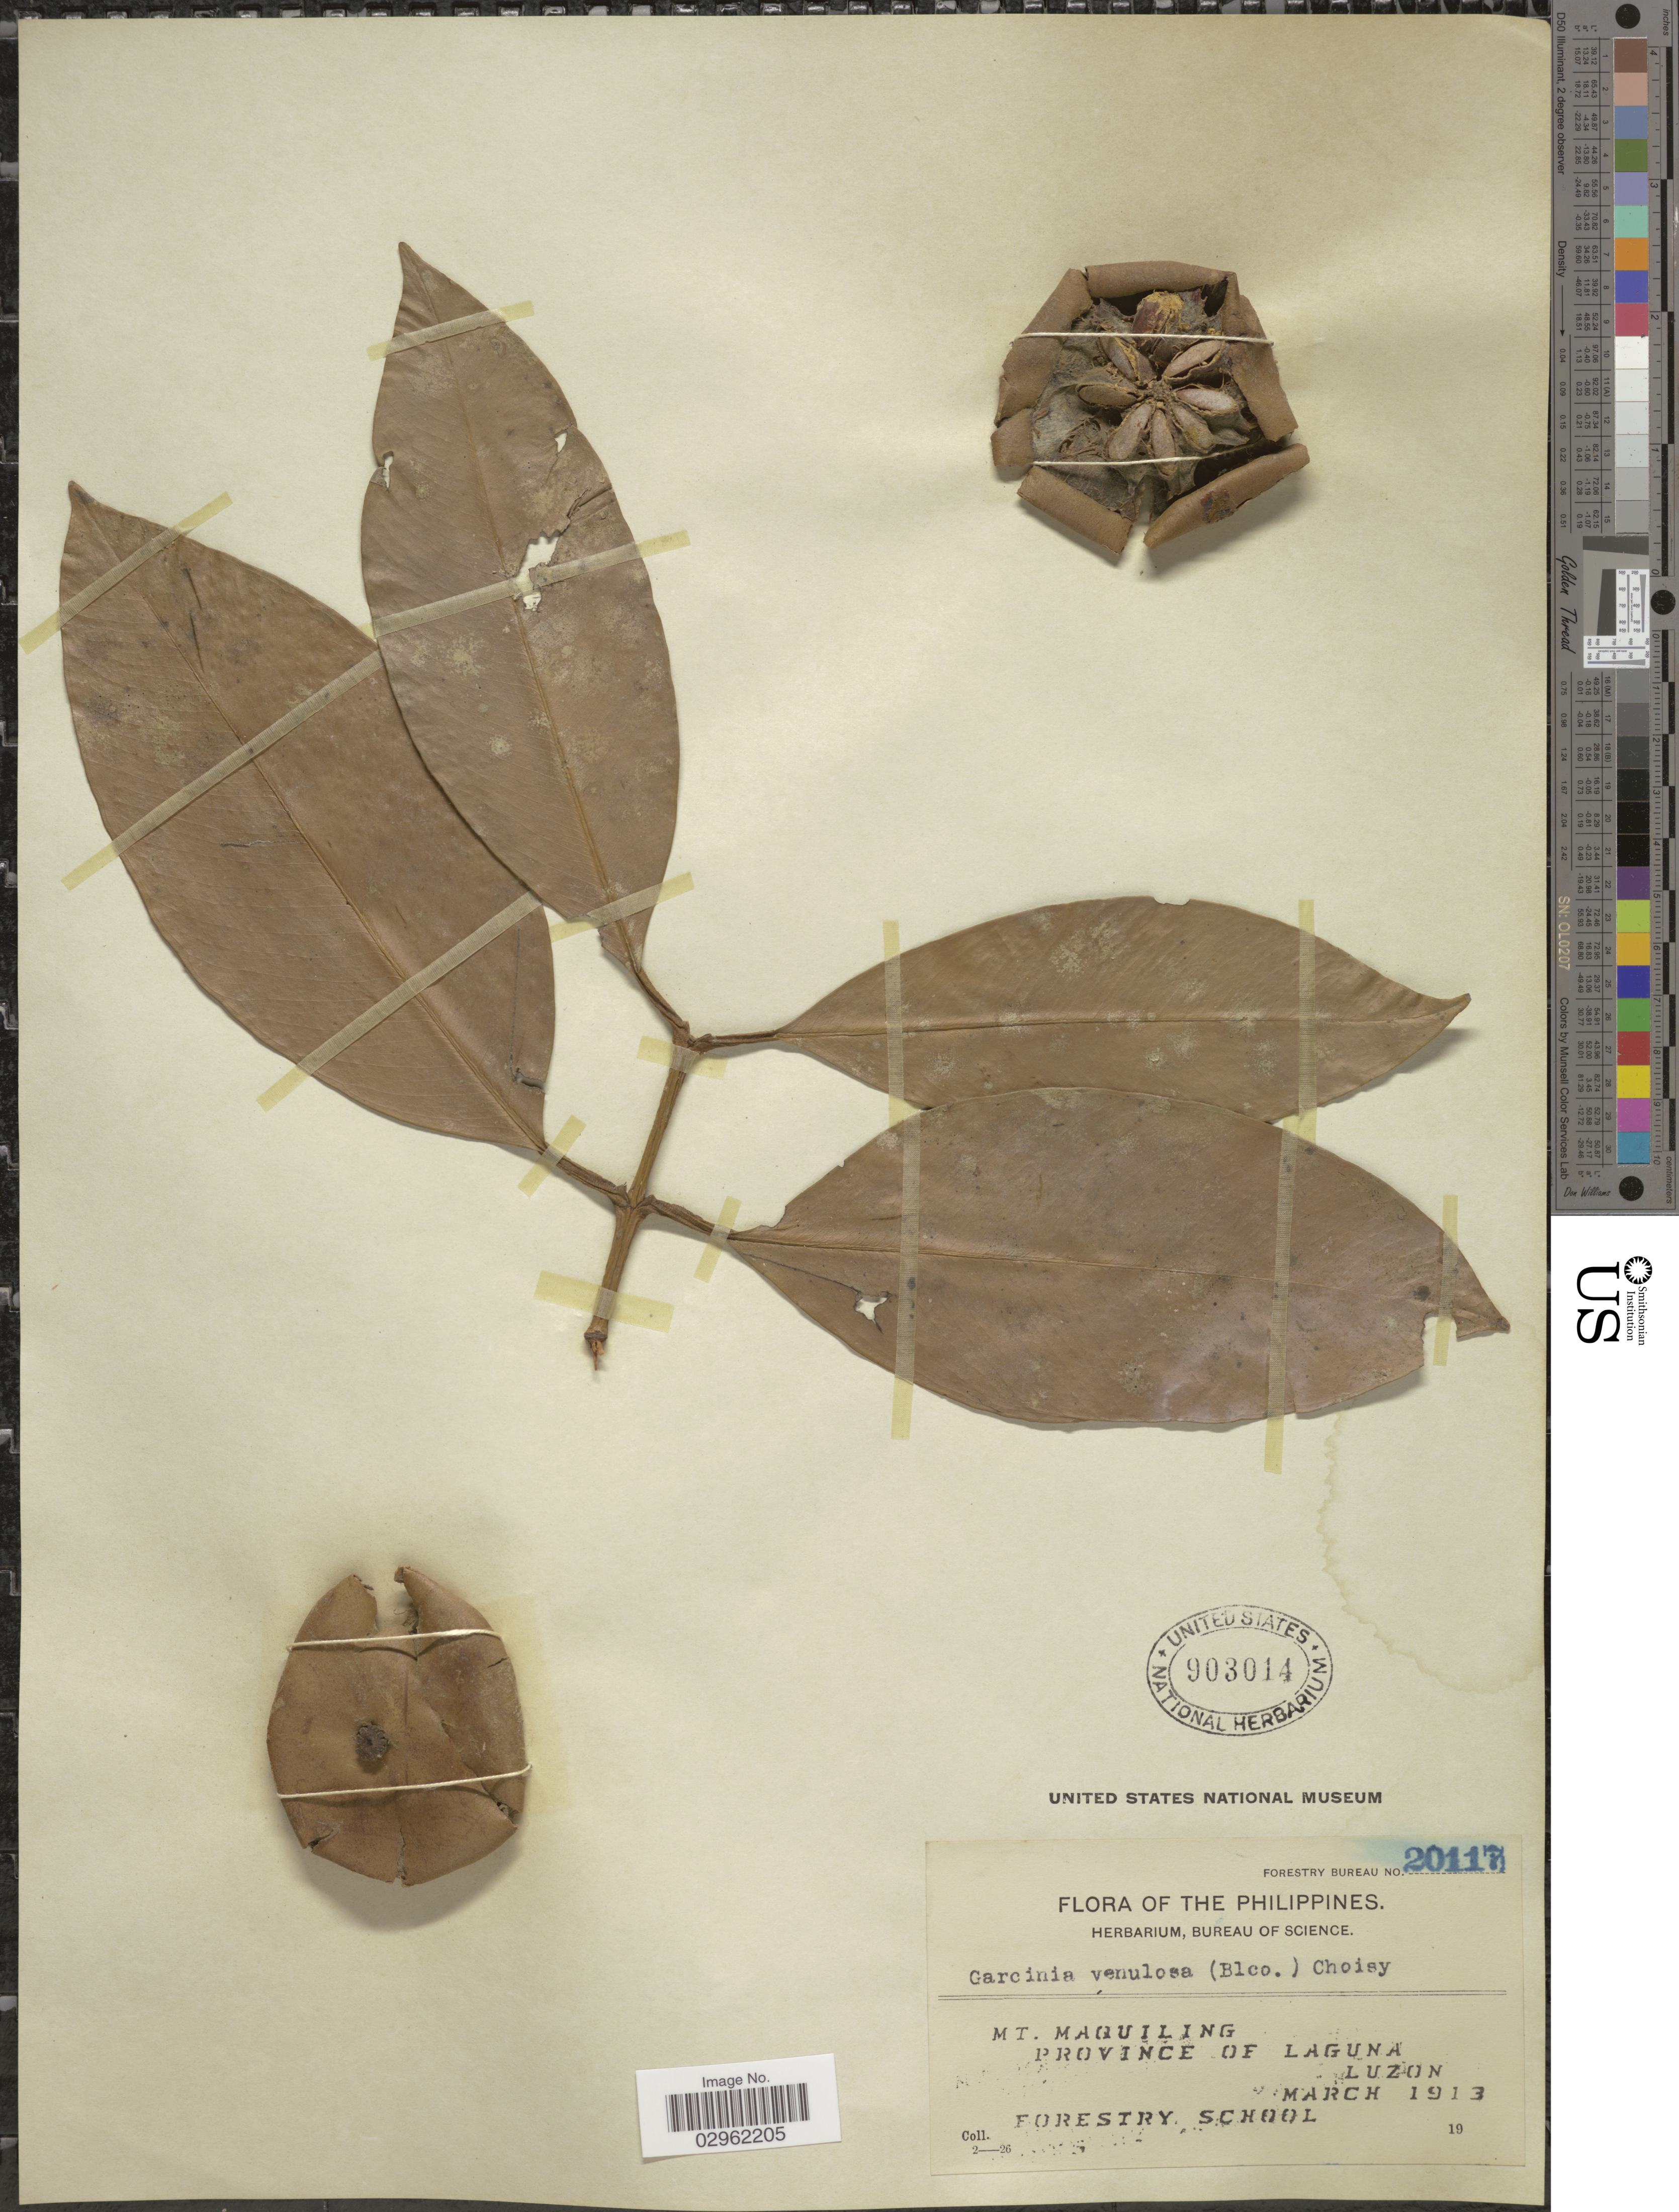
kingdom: Plantae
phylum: Tracheophyta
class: Magnoliopsida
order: Malpighiales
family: Clusiaceae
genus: Garcinia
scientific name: Garcinia venulosa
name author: (Blanco) Choisy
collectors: Forestry School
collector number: Forestry Bureau 20117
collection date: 1913-03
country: Philippines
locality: Mt. Maquiling, Province of Laguna, Luzon.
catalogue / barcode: US 903014